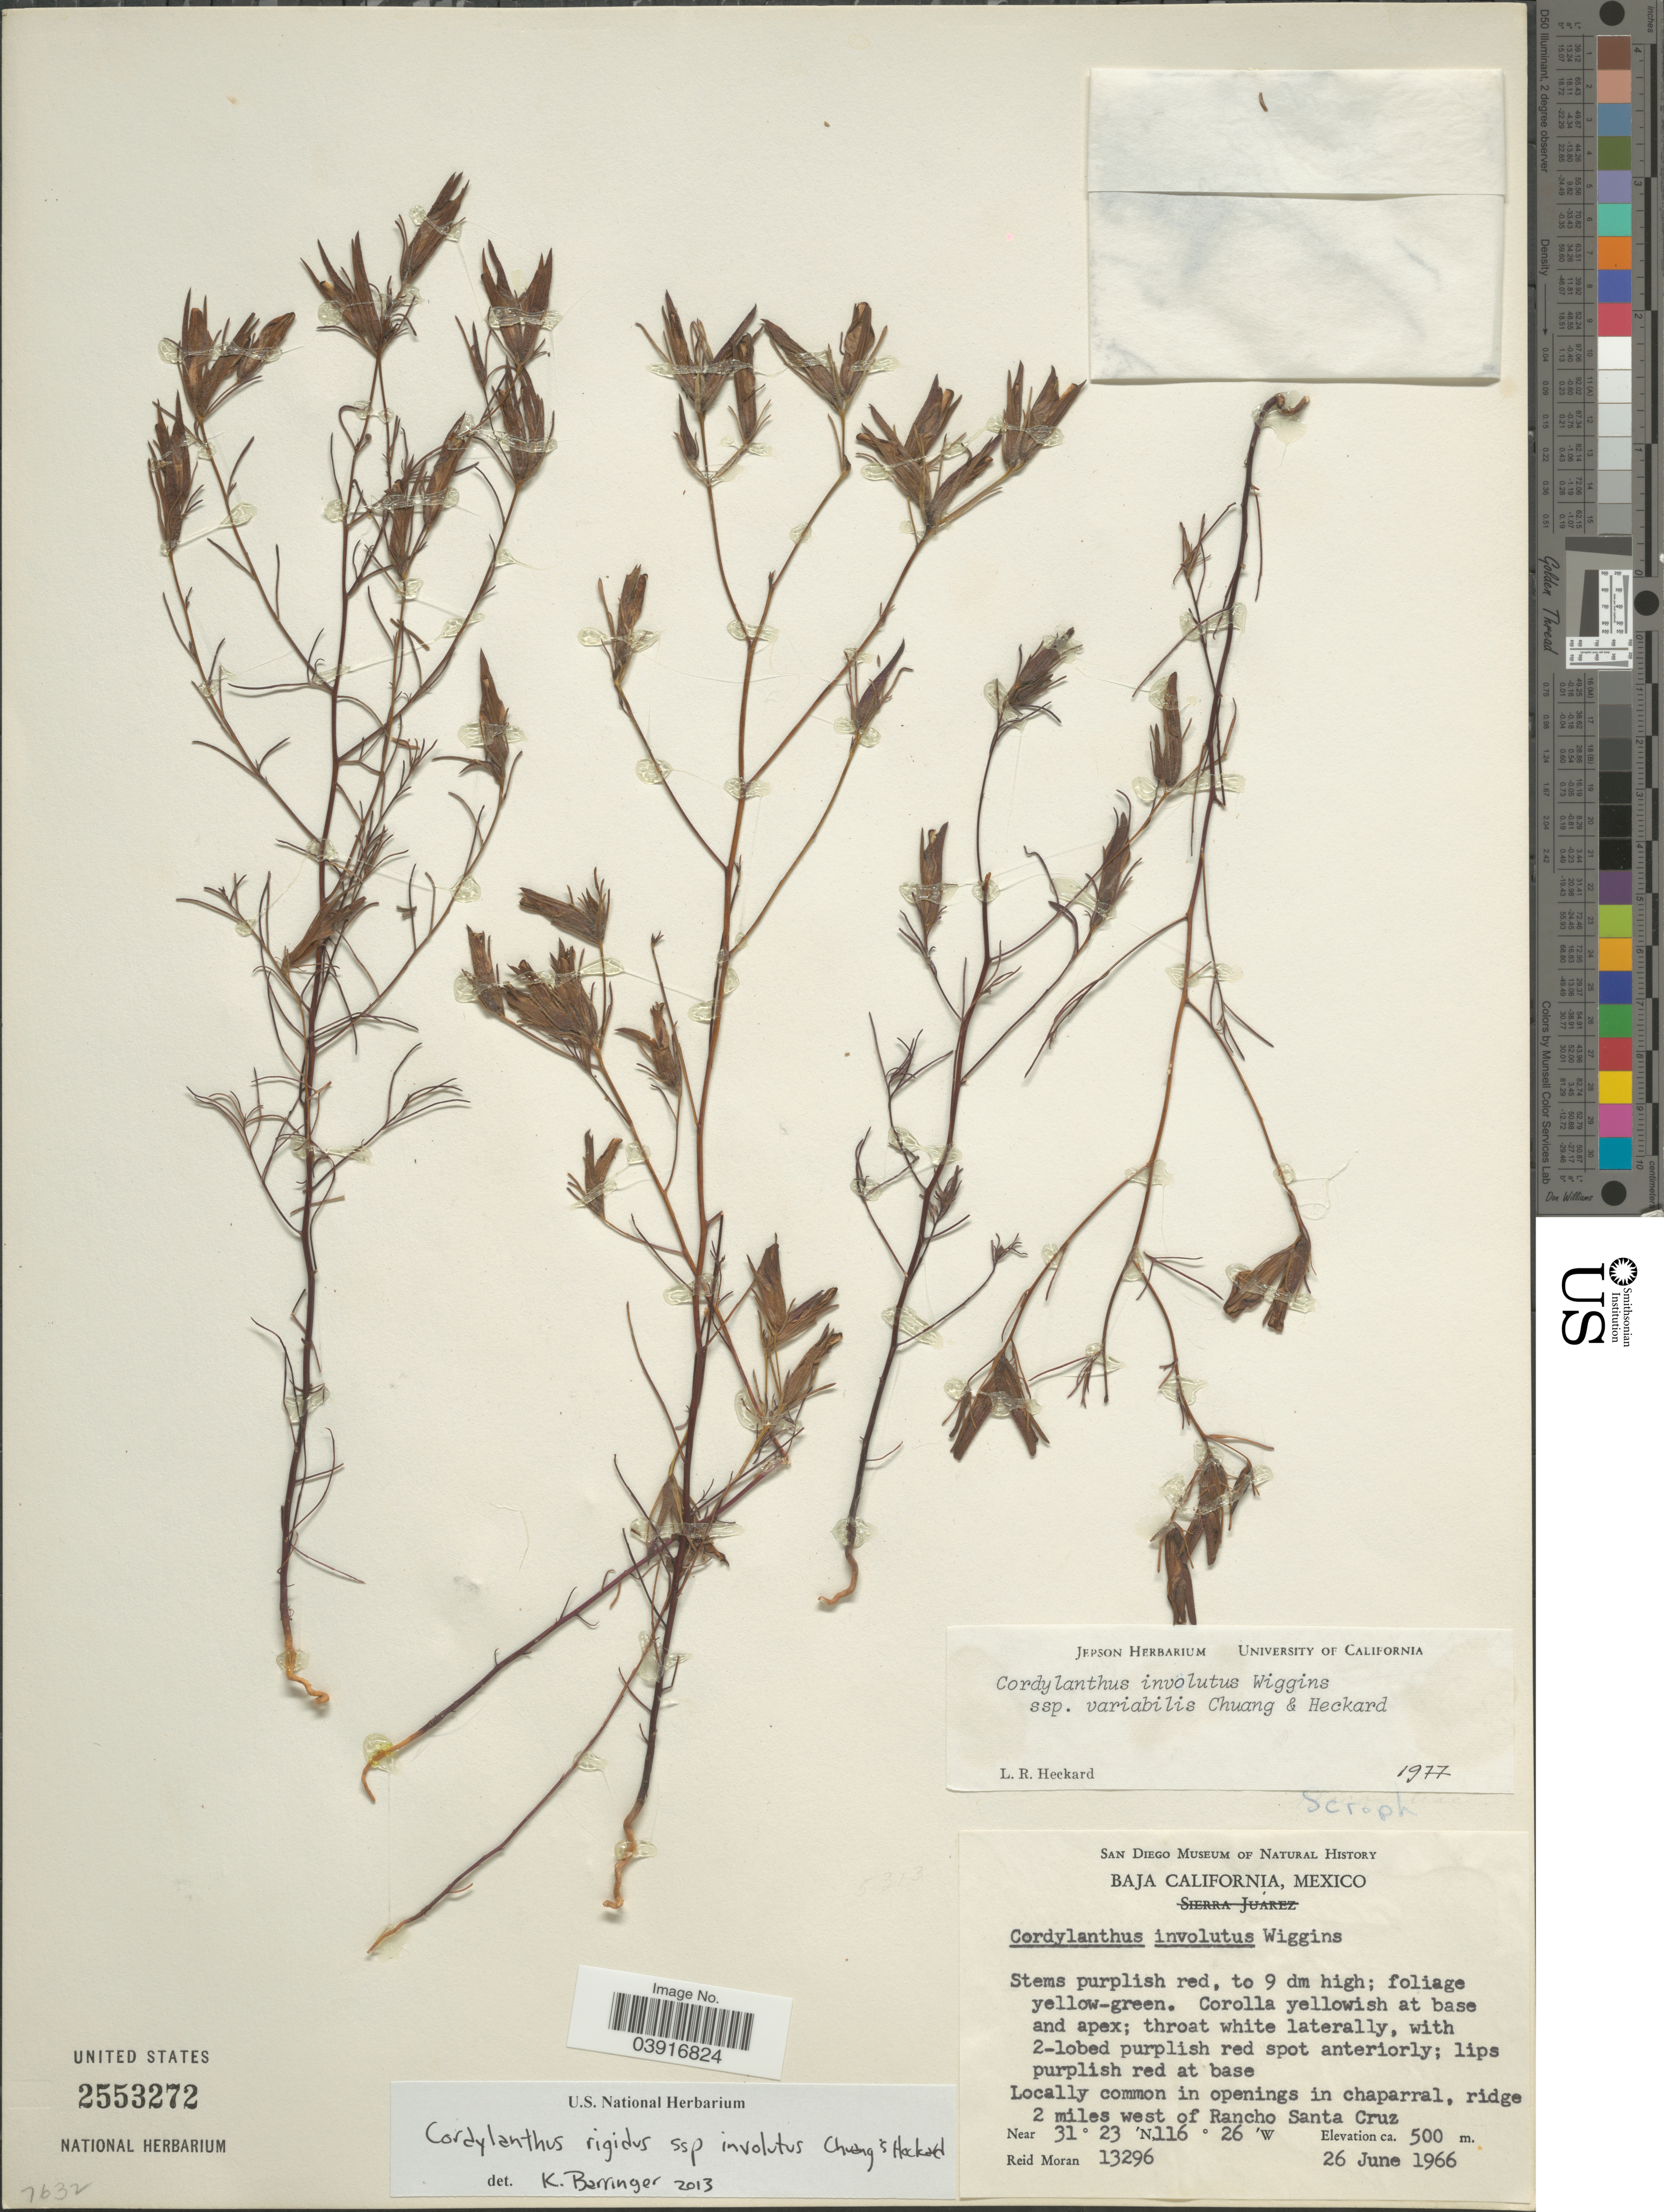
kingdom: Plantae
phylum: Tracheophyta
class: Magnoliopsida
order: Lamiales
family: Orobanchaceae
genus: Cordylanthus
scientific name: Cordylanthus rigidus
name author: (Benth.) Jeps.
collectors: R. Moran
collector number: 13296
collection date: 1966-06-26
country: Mexico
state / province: Baja California Norte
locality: Ridge 2 miles west of Rancho Santa Cruz.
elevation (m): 500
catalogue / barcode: US 2553272